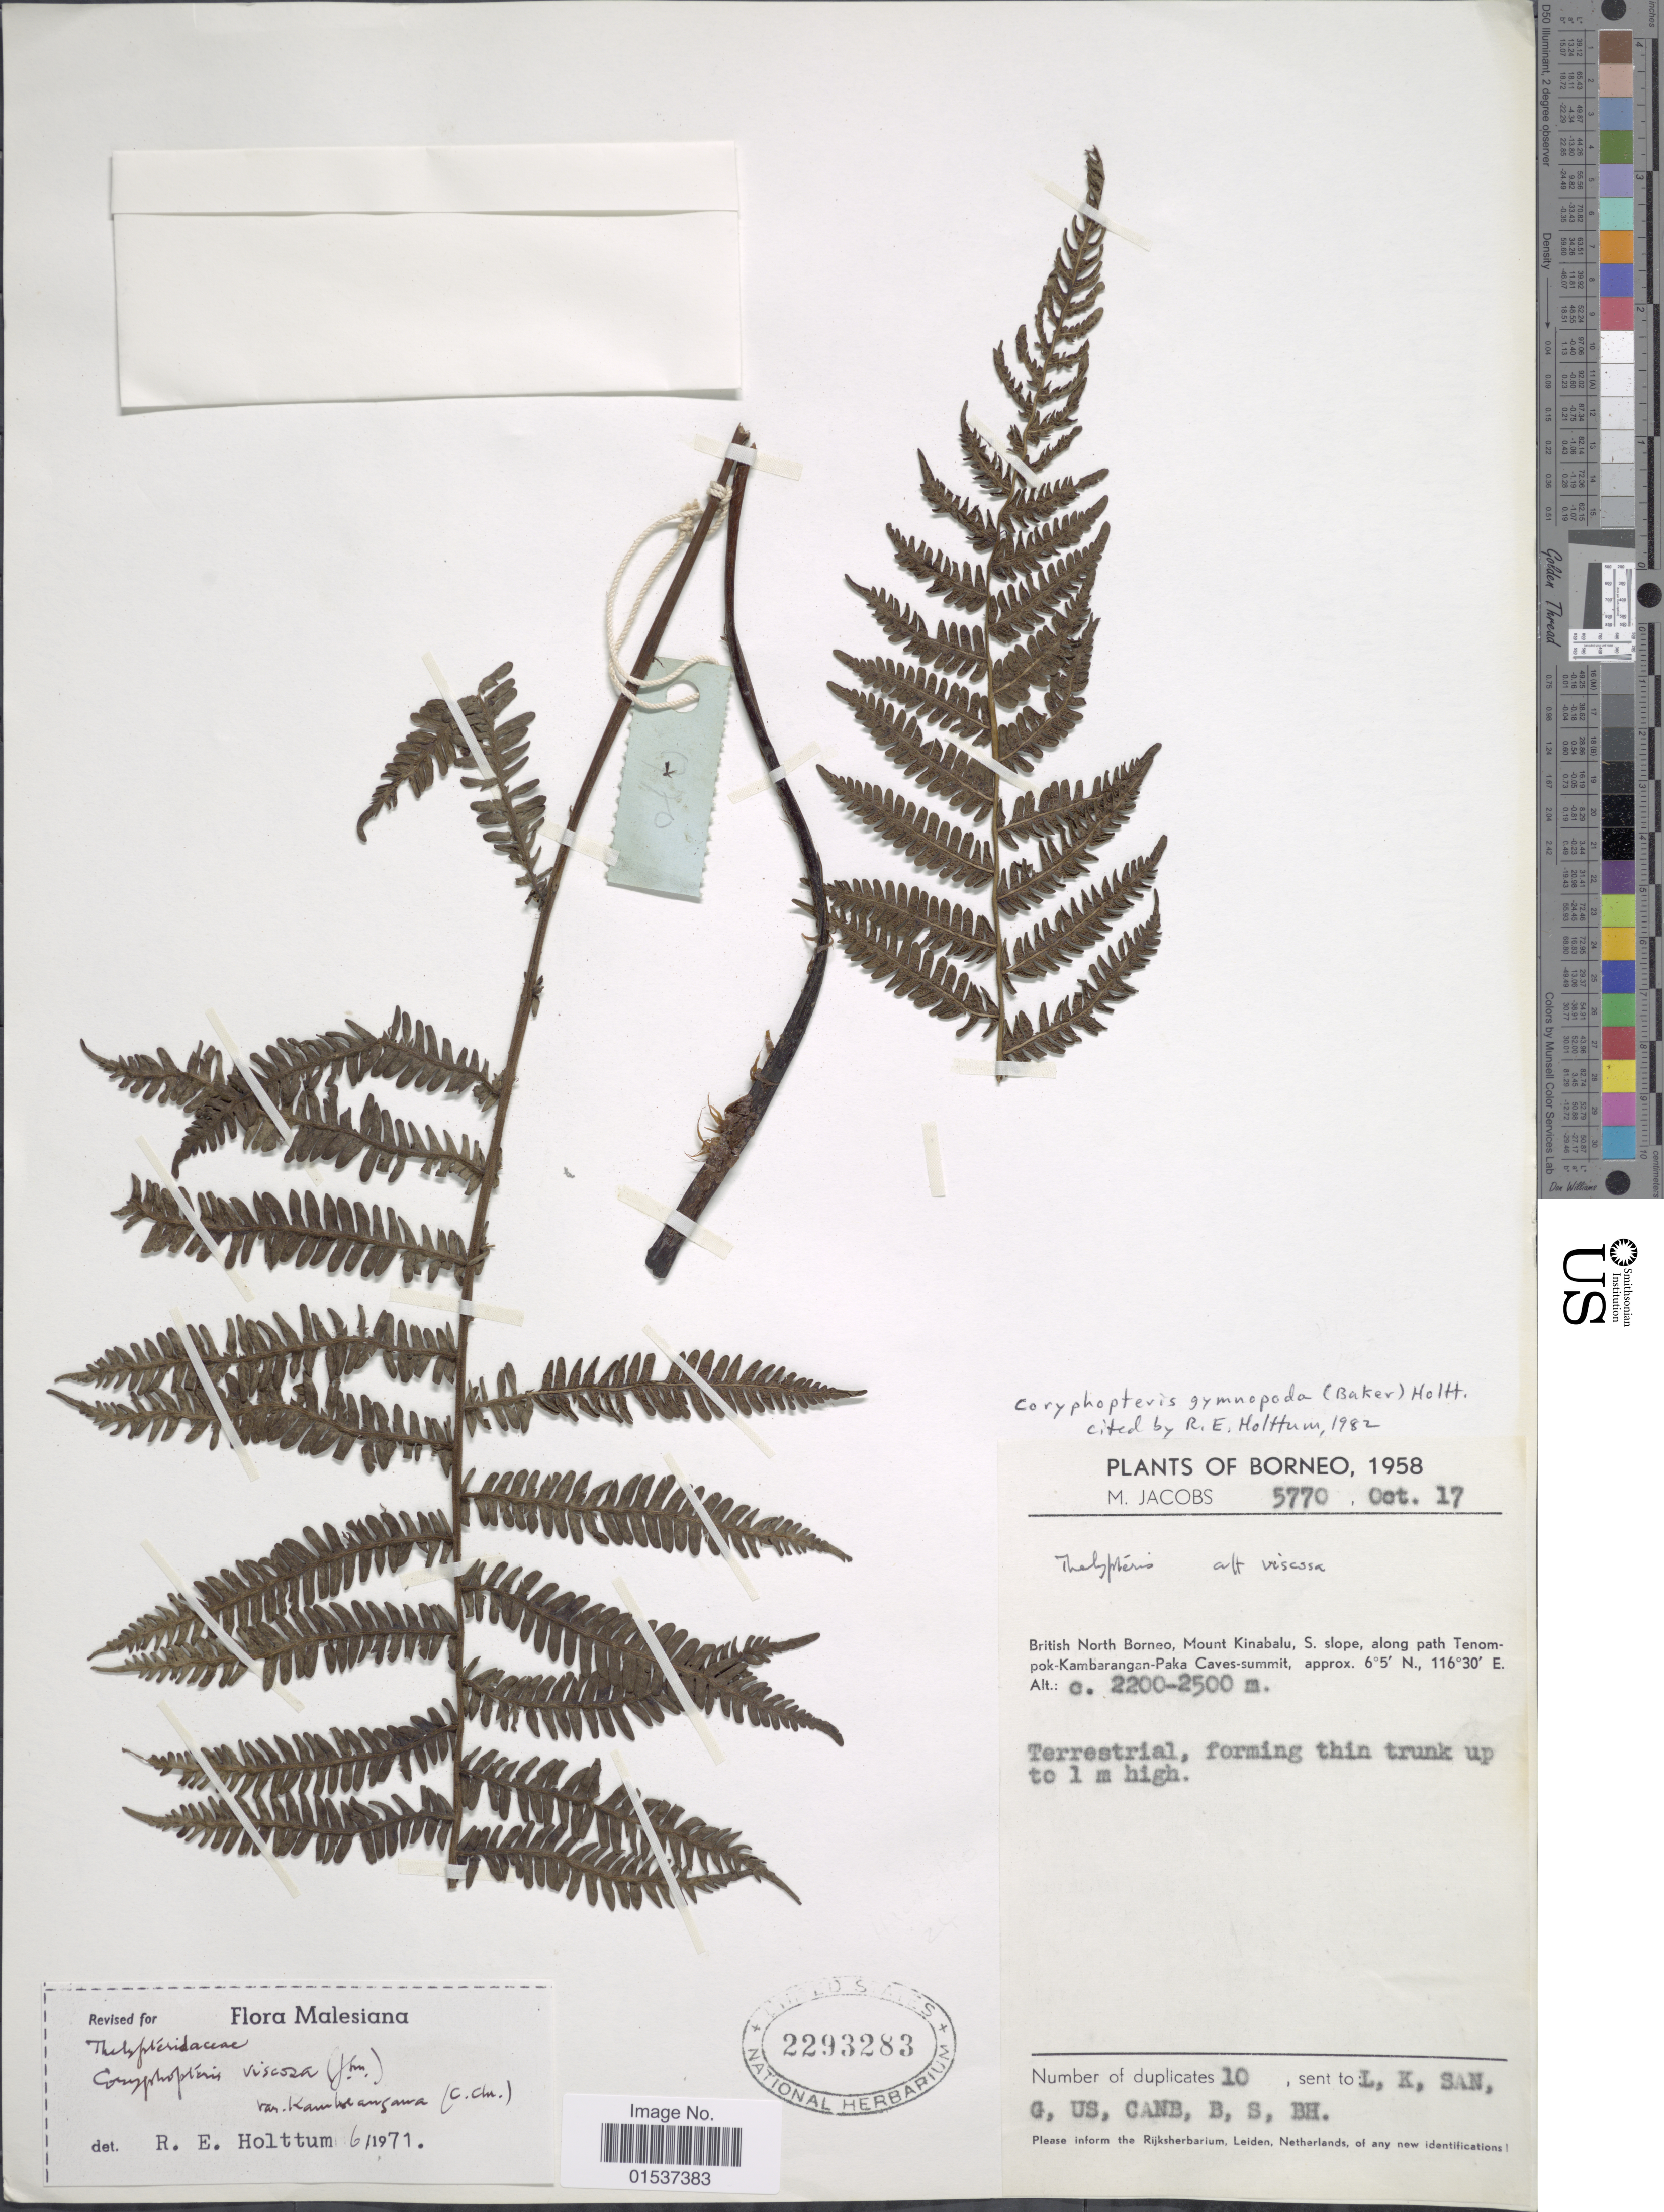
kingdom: Plantae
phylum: Tracheophyta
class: Polypodiopsida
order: Polypodiales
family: Thelypteridaceae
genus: Coryphopteris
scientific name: Coryphopteris gymnopoda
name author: (Baker) Holttum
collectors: M. Jacobs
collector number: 5770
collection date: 1958-10-17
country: Malaysia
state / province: Sabah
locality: Borneo, British North Borneo, Mount Kinabalu, S. slope, along path Tenompok-Kambarangan-Paka Caves-summit.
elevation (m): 2200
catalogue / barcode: US 2293283